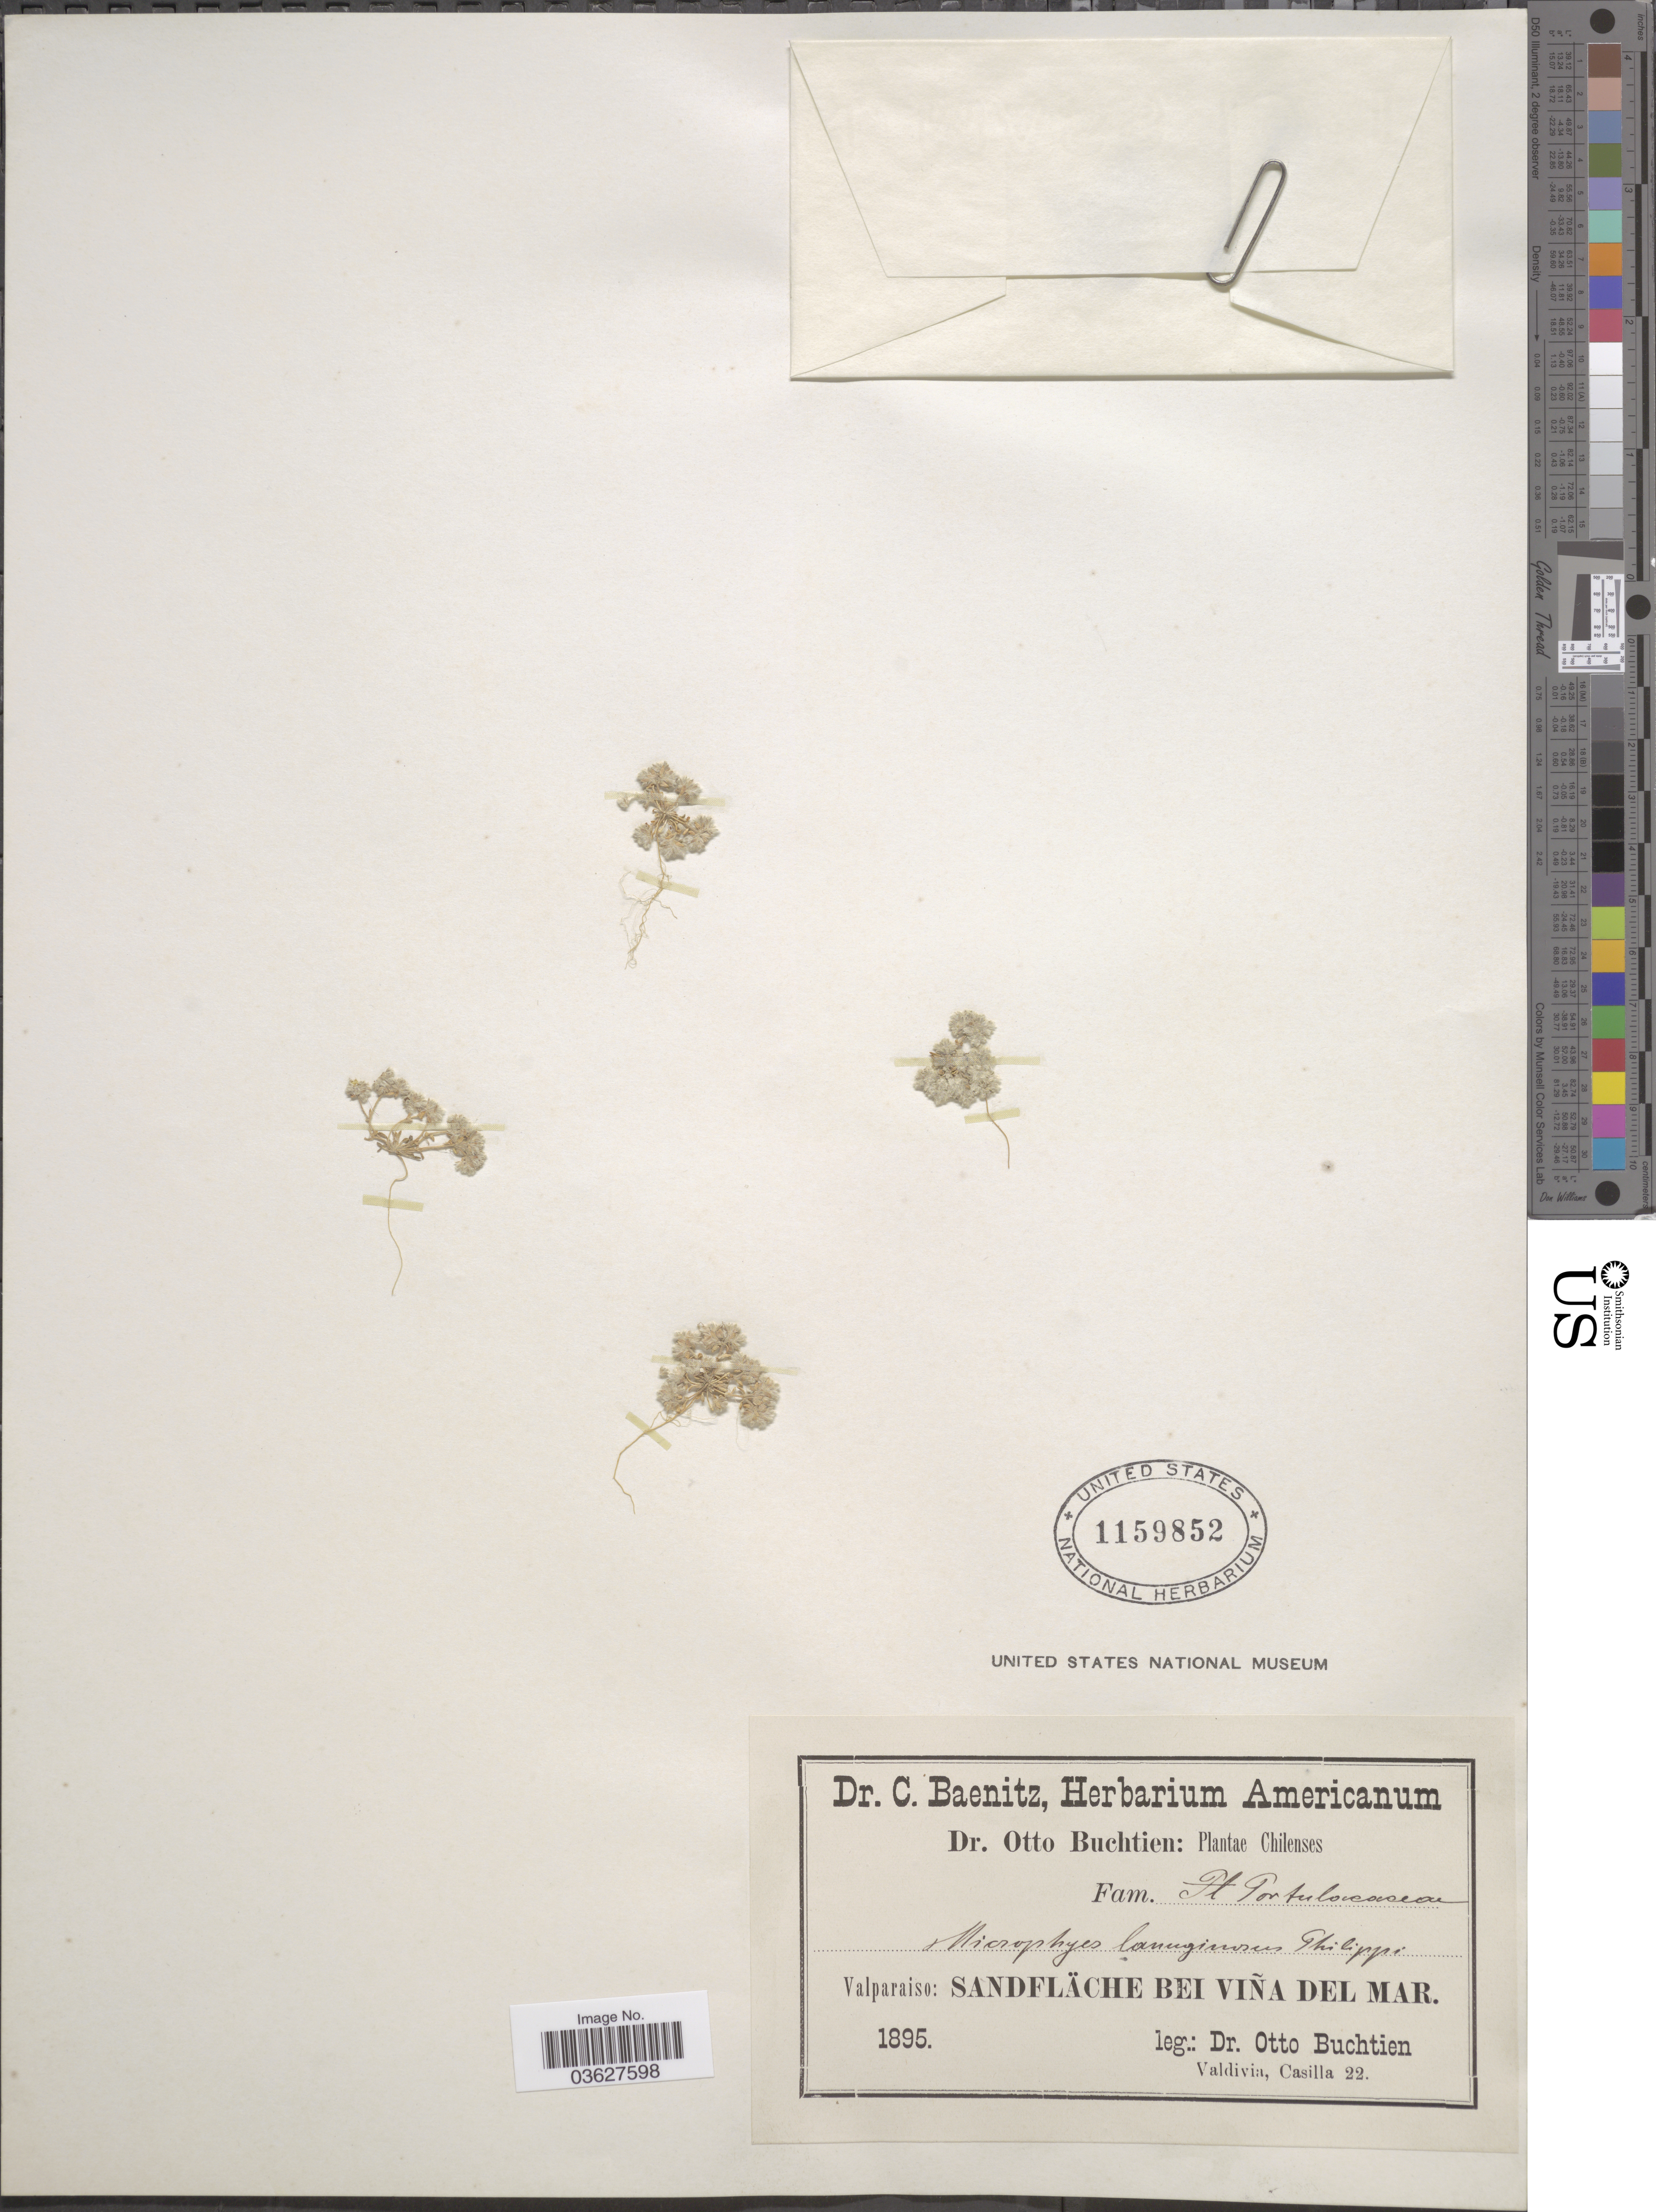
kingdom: Plantae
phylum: Tracheophyta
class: Magnoliopsida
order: Caryophyllales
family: Caryophyllaceae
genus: Microphyes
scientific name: Microphyes lanuginosus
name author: Phil.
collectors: O. Buchtien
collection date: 1895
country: Chile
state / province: Valparaíso (V)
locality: Valparaiso: Sandfläche bei Viña del mar.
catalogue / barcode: US 1159852